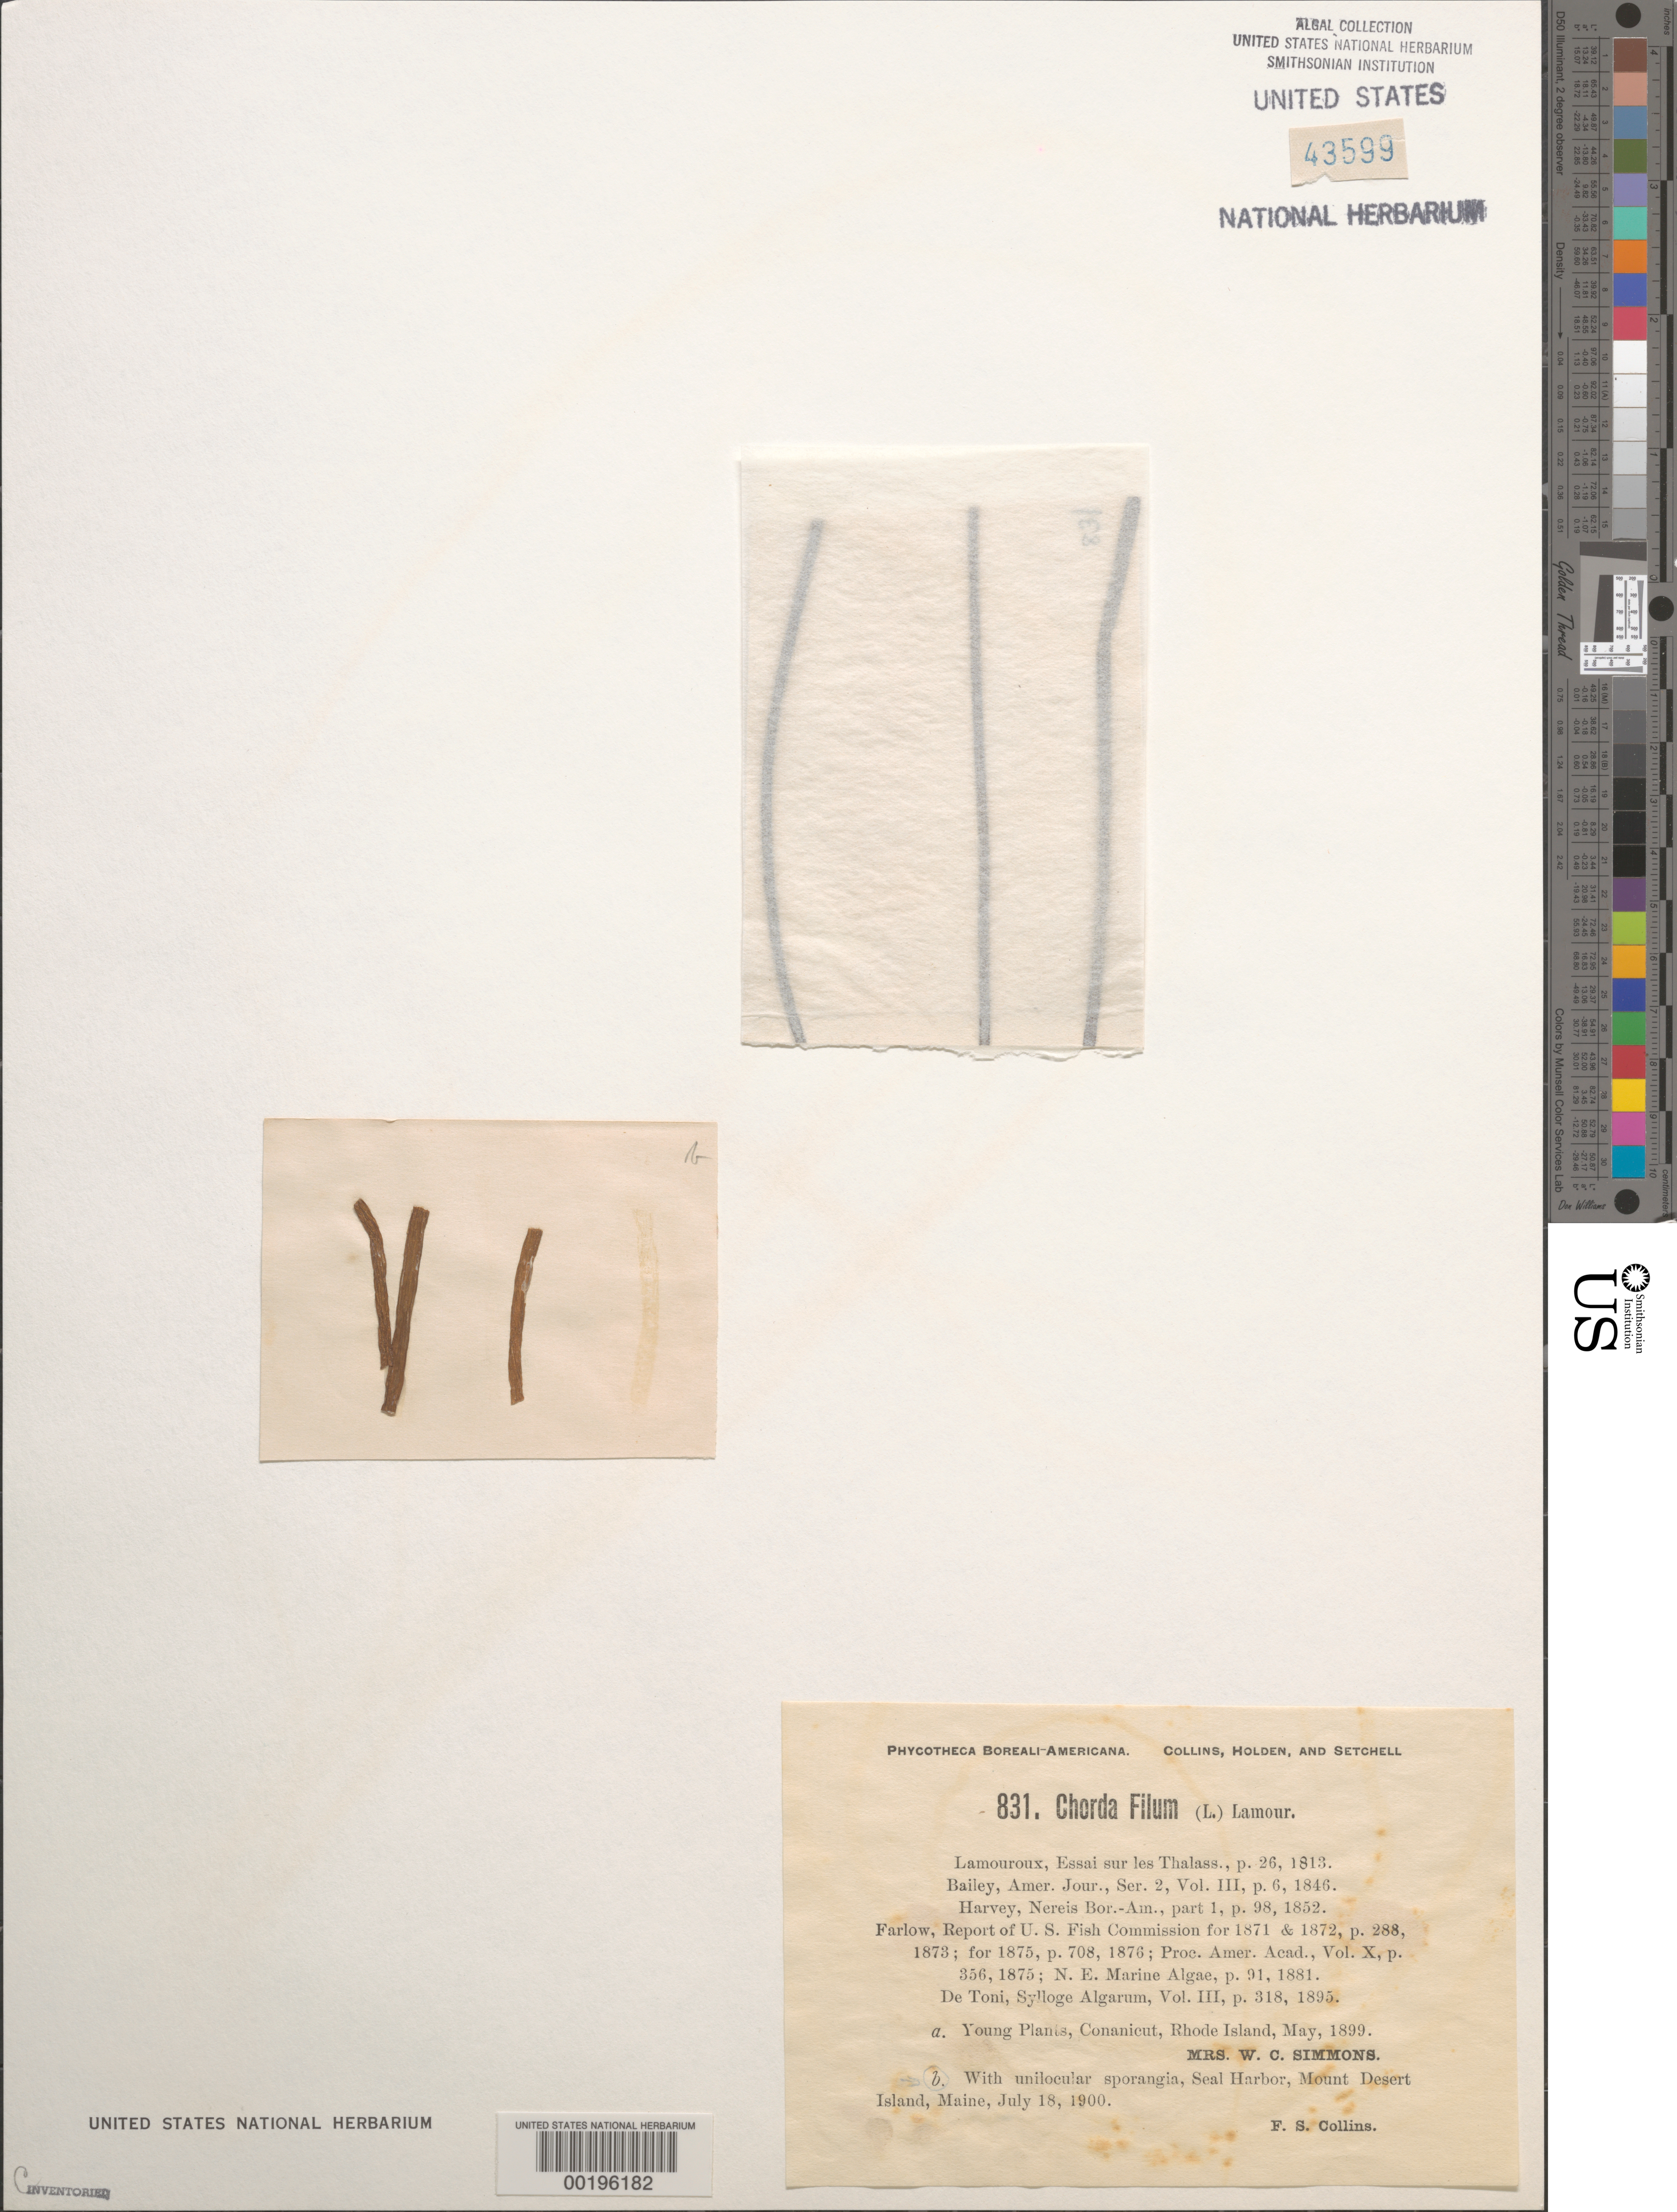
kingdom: Chromista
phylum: Ochrophyta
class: Phaeophyceae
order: Laminariales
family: Chordaceae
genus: Chorda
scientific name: Chorda filum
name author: (L.) Stackh.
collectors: F. Collins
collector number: PB-A 831b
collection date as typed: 18 Jul 1900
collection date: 1900-07-18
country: United States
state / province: Maine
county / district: Hancock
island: Mount Desert Island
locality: Seal Harbor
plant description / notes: Collins, Holden & Setchell, Phycotheca Boreali-Americana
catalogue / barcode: US 43599